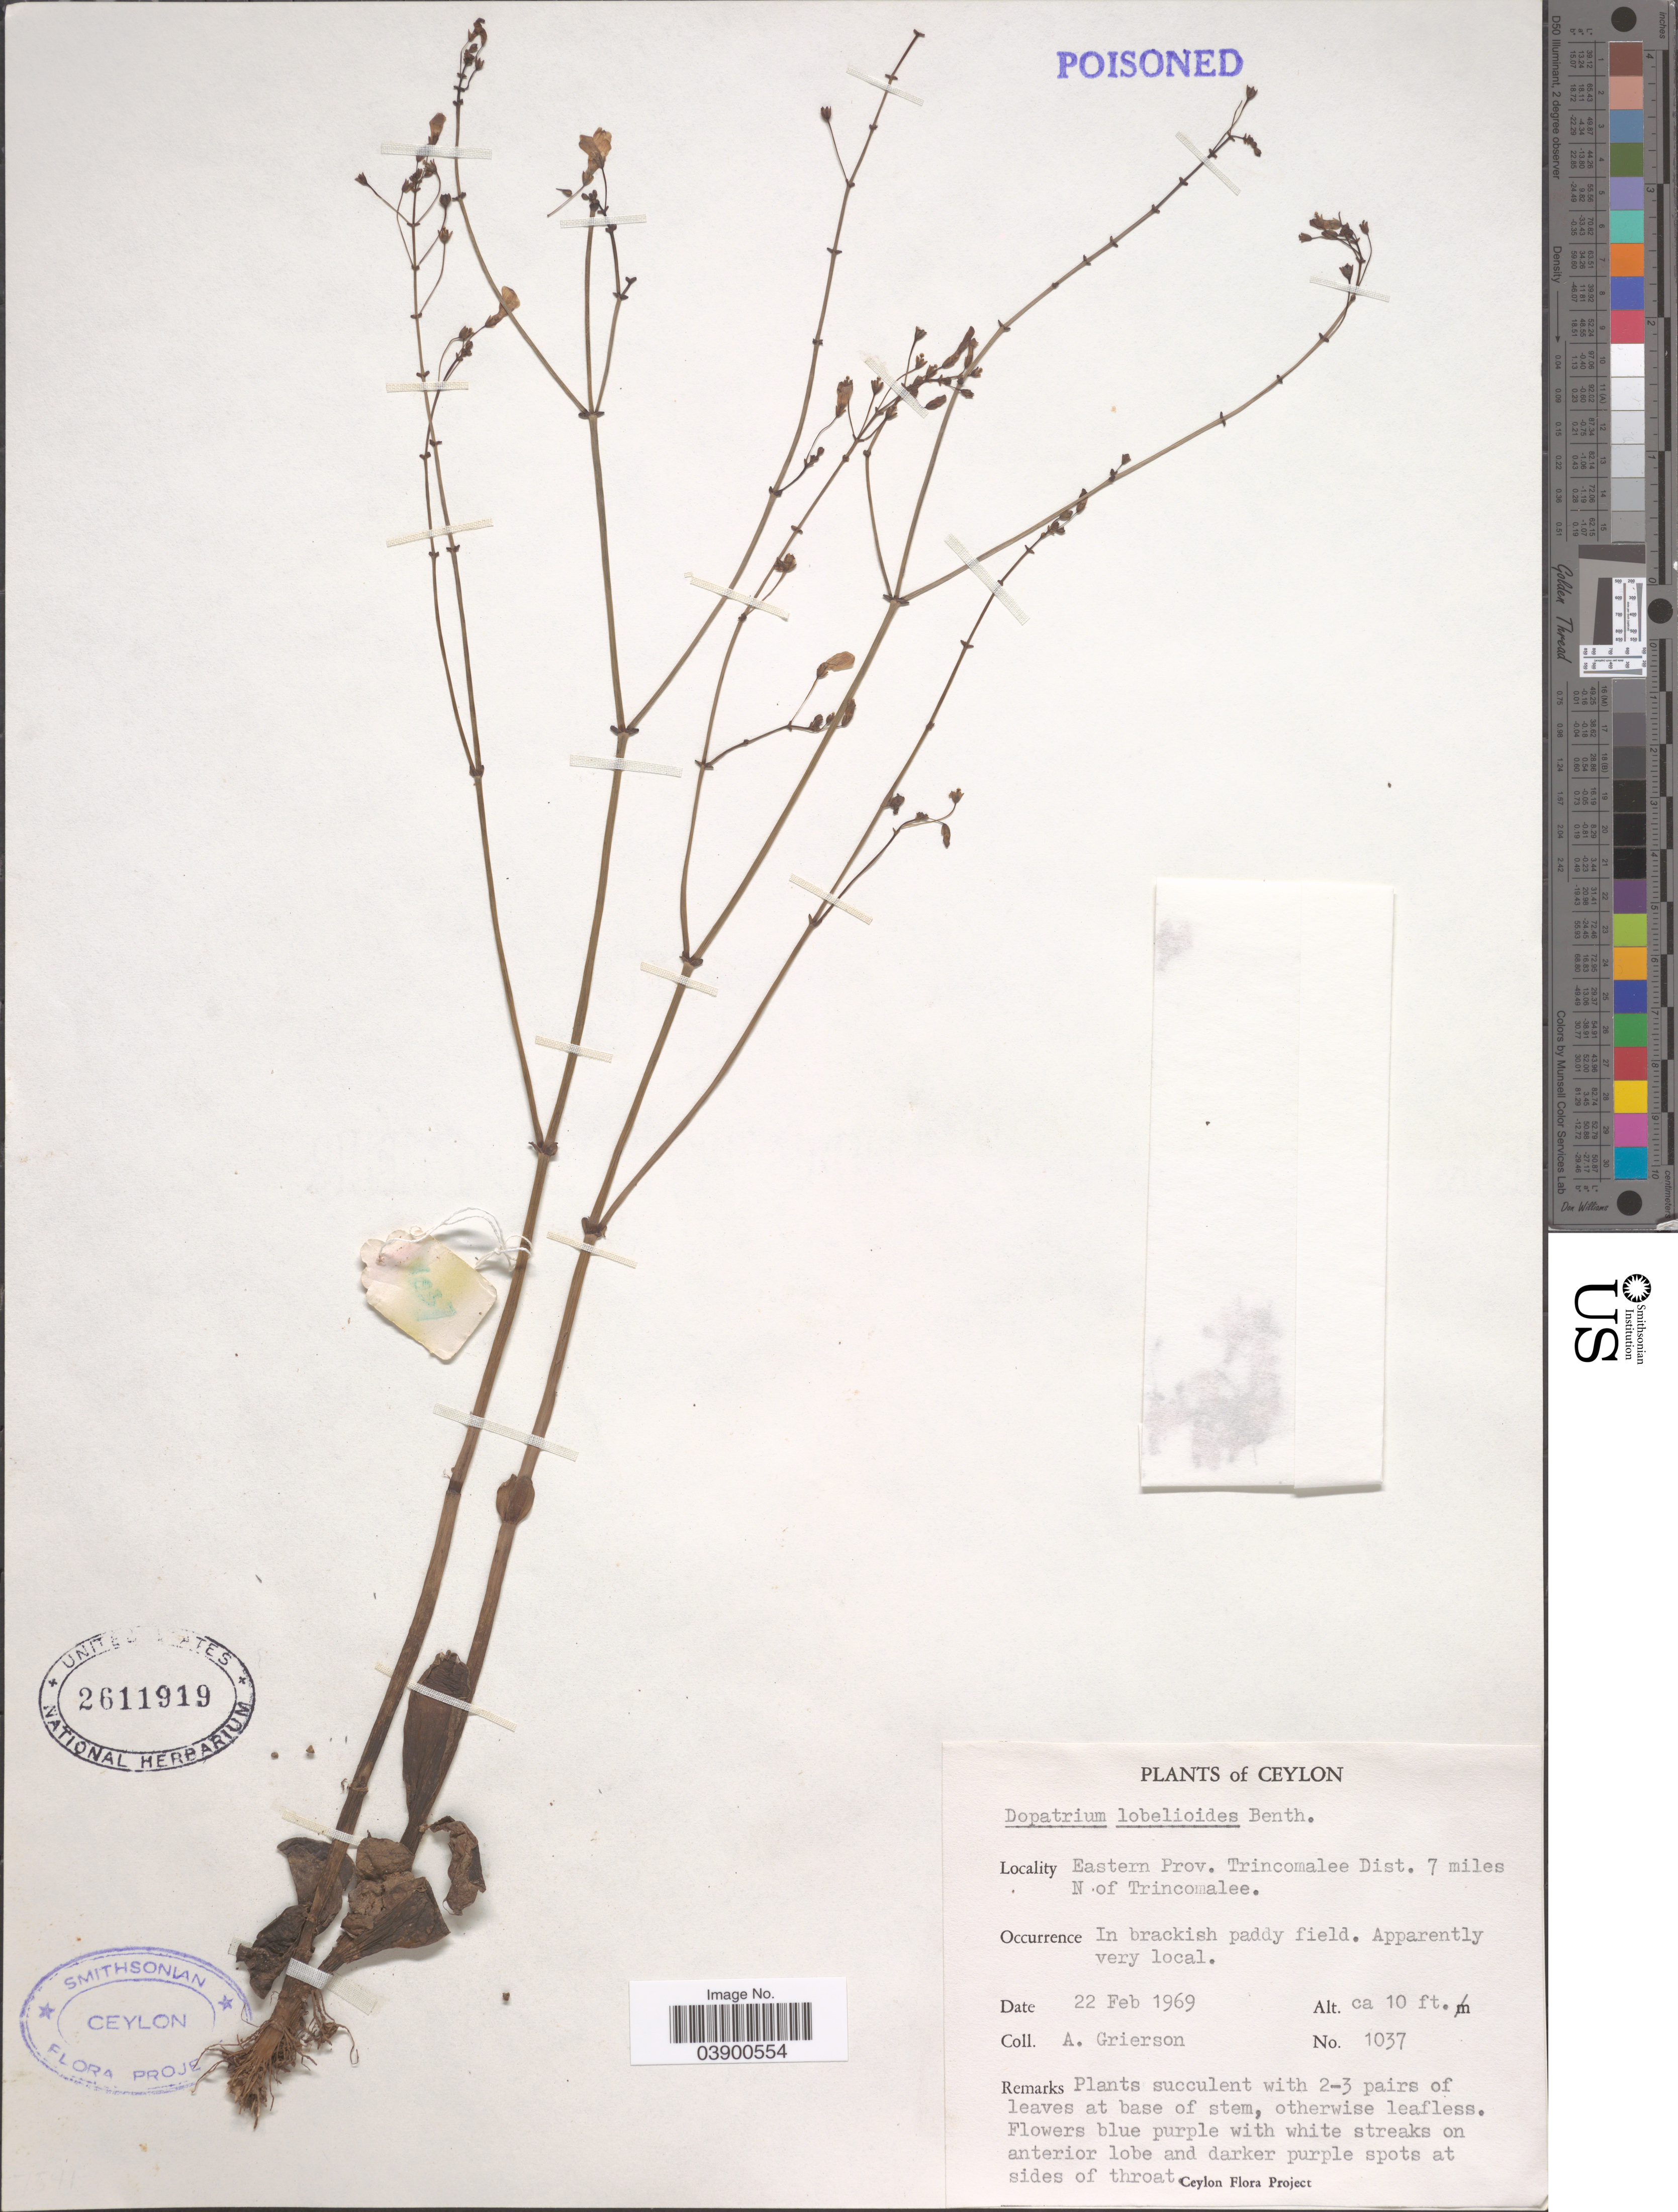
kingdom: Plantae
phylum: Tracheophyta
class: Magnoliopsida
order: Lamiales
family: Plantaginaceae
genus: Dopatrium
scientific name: Dopatrium lobelioides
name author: (Retz.) Benth.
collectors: A. Grierson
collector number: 1037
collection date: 1969-02-22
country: Sri Lanka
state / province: Eastern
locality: Ceylon. Trincomalee Dist. 7 miles N of Trincomalee.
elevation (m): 3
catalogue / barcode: US 2611919